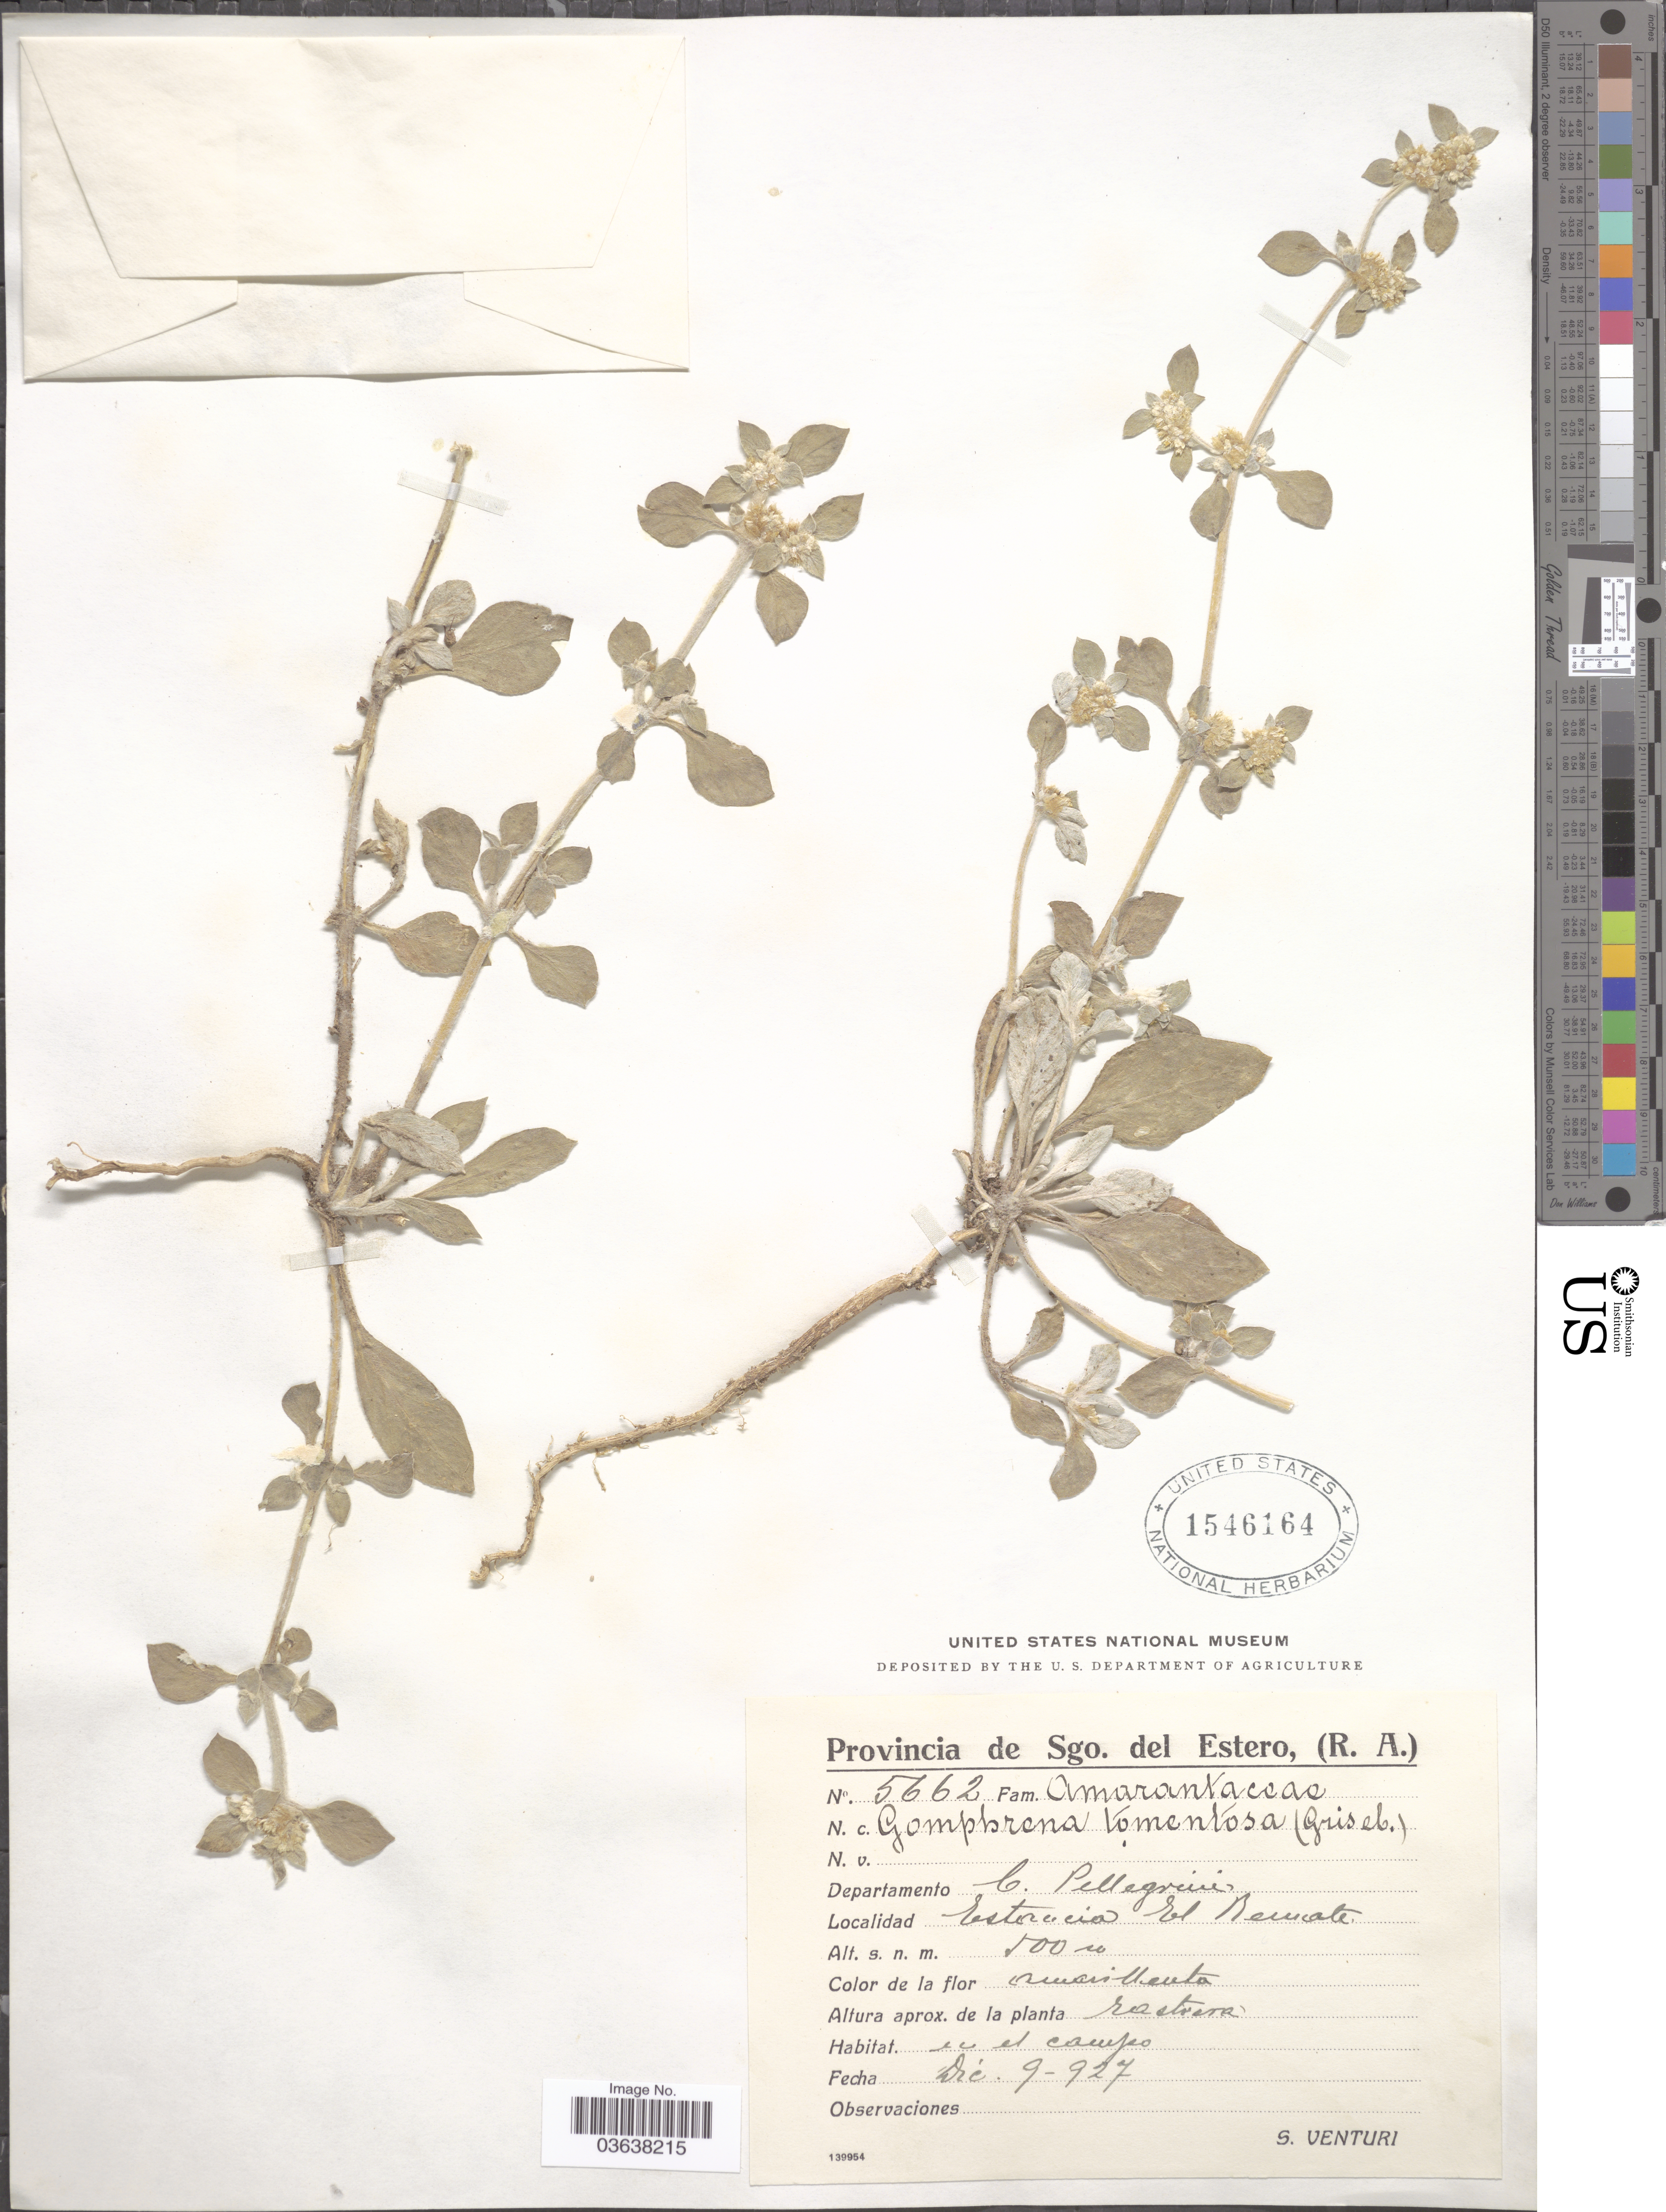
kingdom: Plantae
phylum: Tracheophyta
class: Magnoliopsida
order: Caryophyllales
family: Amaranthaceae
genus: Gomphrena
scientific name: Gomphrena tomentosa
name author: (Griseb.) R.E. Fr.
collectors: S. Venturi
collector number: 5662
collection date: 1927-12-09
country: Argentina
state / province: Santiago del Estero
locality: Departamento C. Pellegrini. Estancia El Remate.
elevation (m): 500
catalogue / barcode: US 1546164